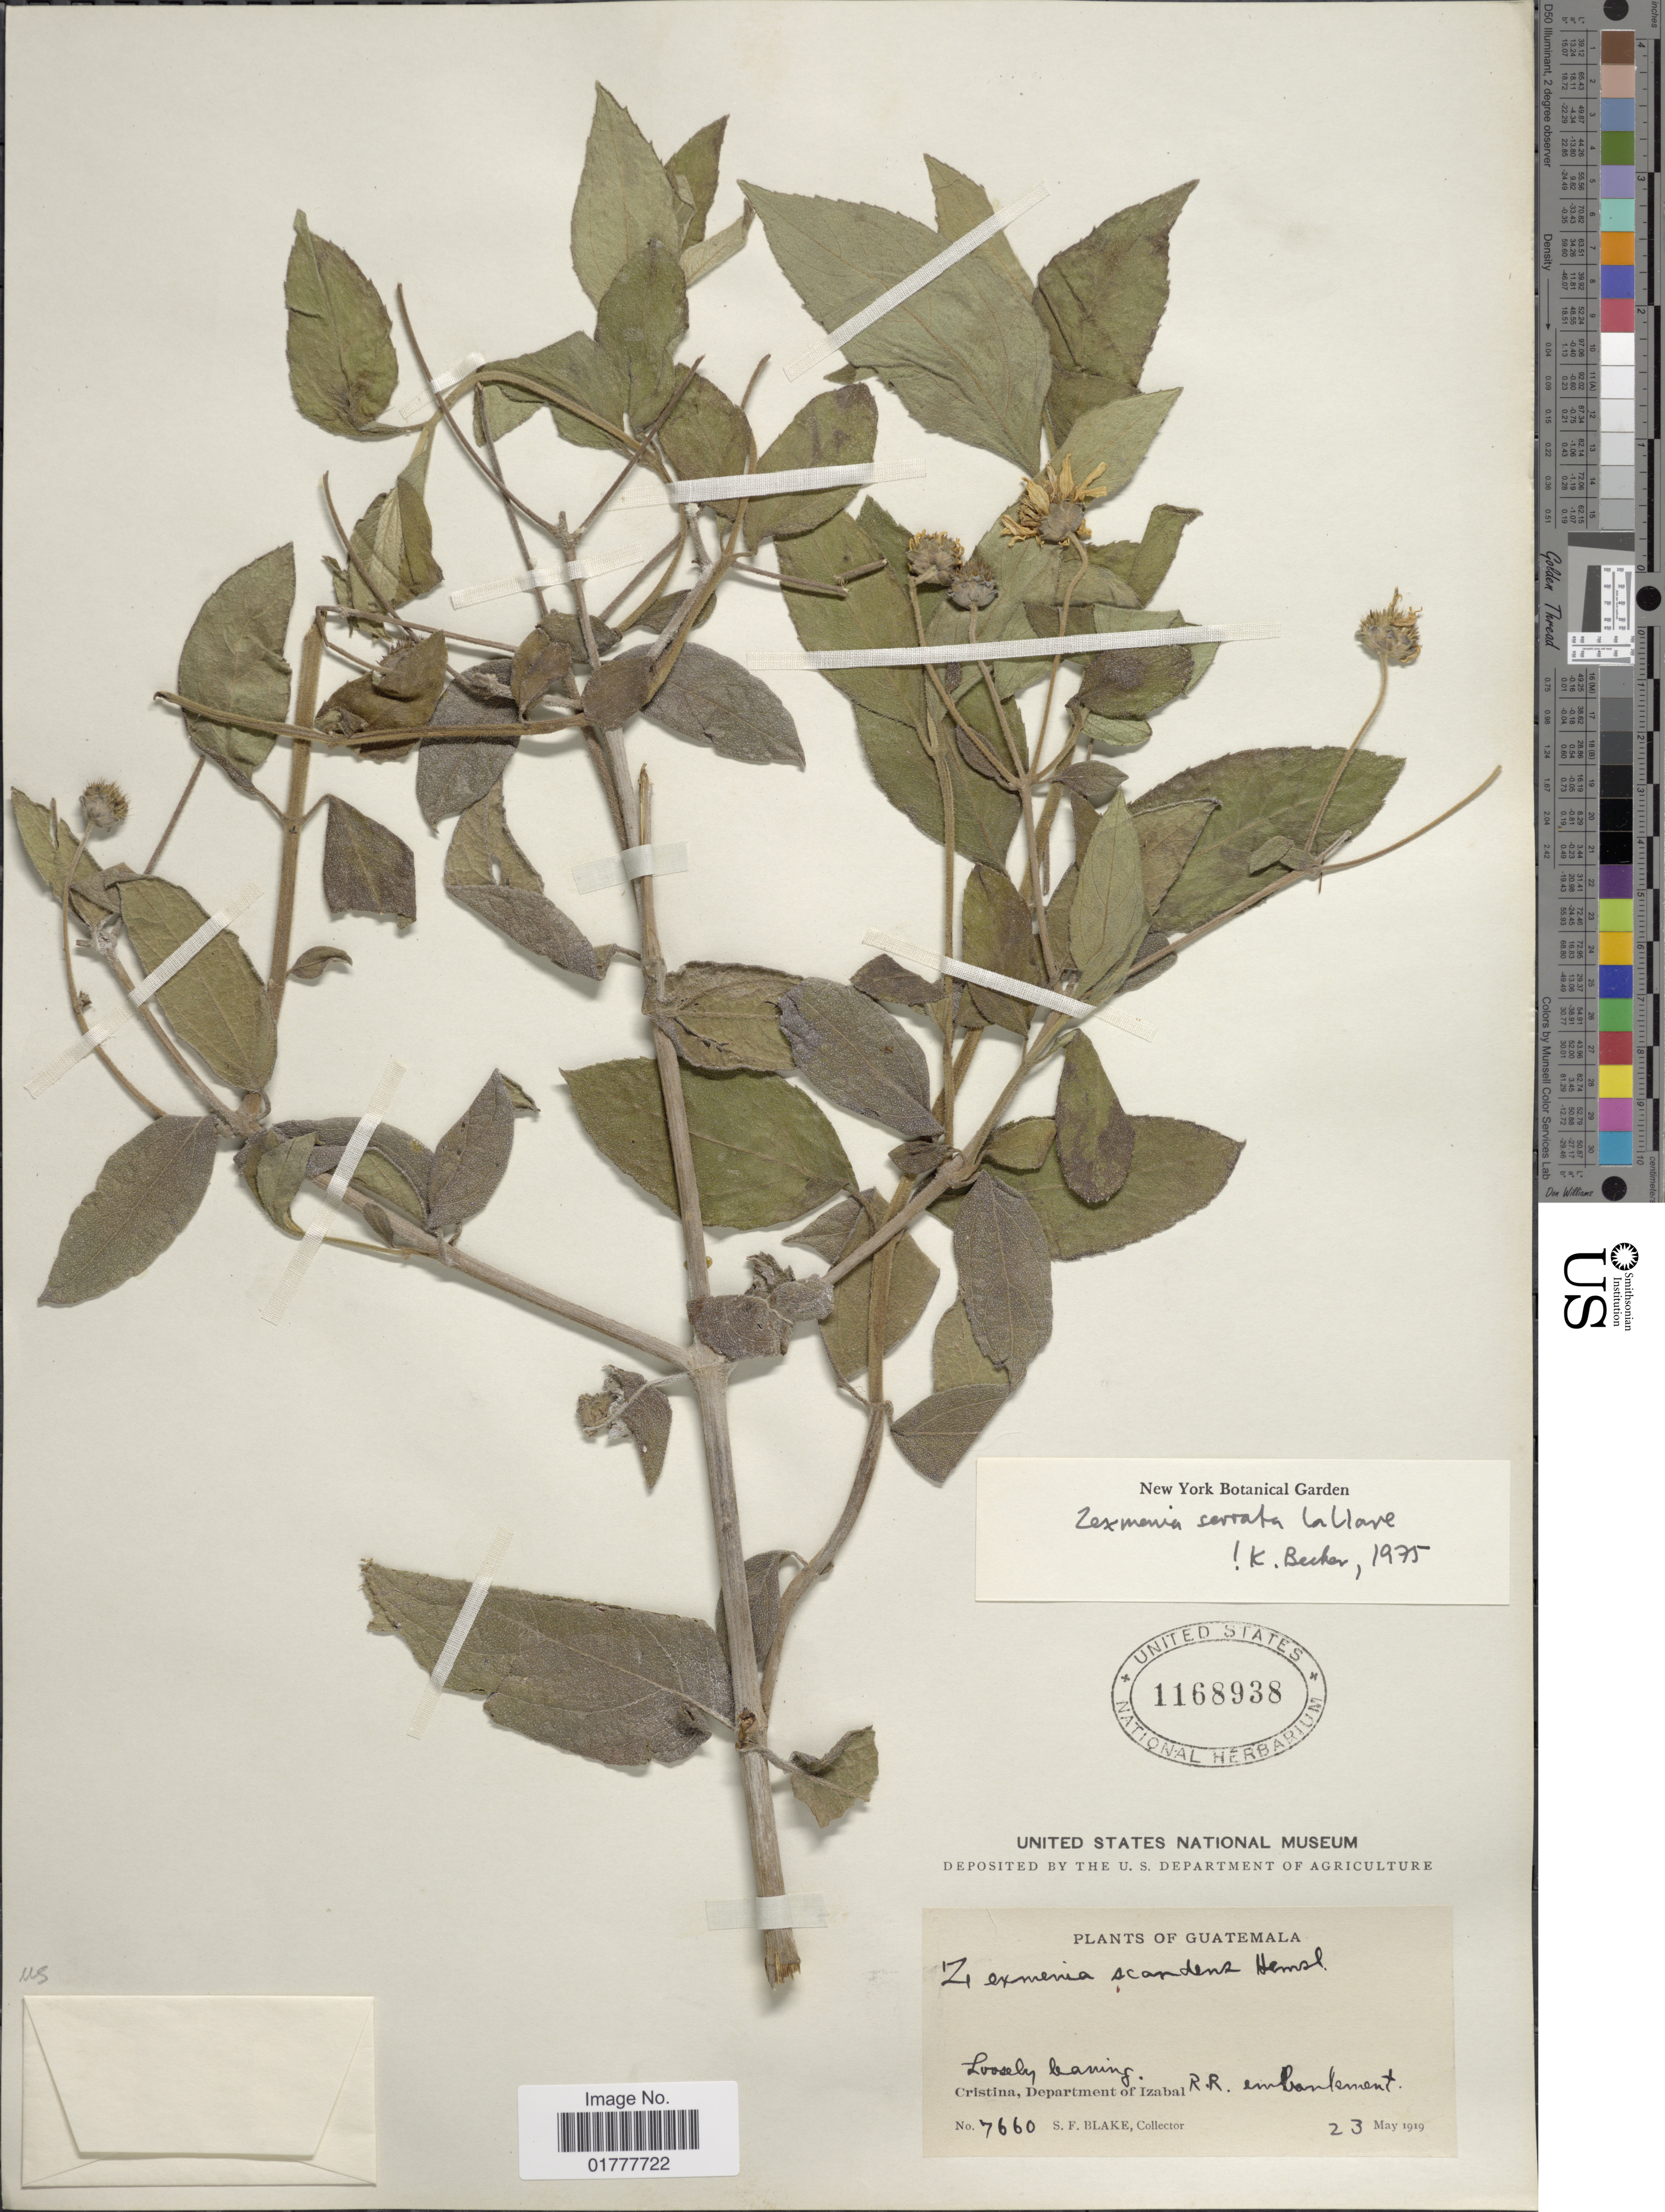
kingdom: Plantae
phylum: Tracheophyta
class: Magnoliopsida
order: Asterales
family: Asteraceae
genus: Zexmenia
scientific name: Zexmenia serrata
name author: La Llave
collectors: S. Blake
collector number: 7660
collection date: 1919-05-23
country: Guatemala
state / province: Izabal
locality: Cristina, Department of Izabal, R. R. embankement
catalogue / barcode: US 1168938